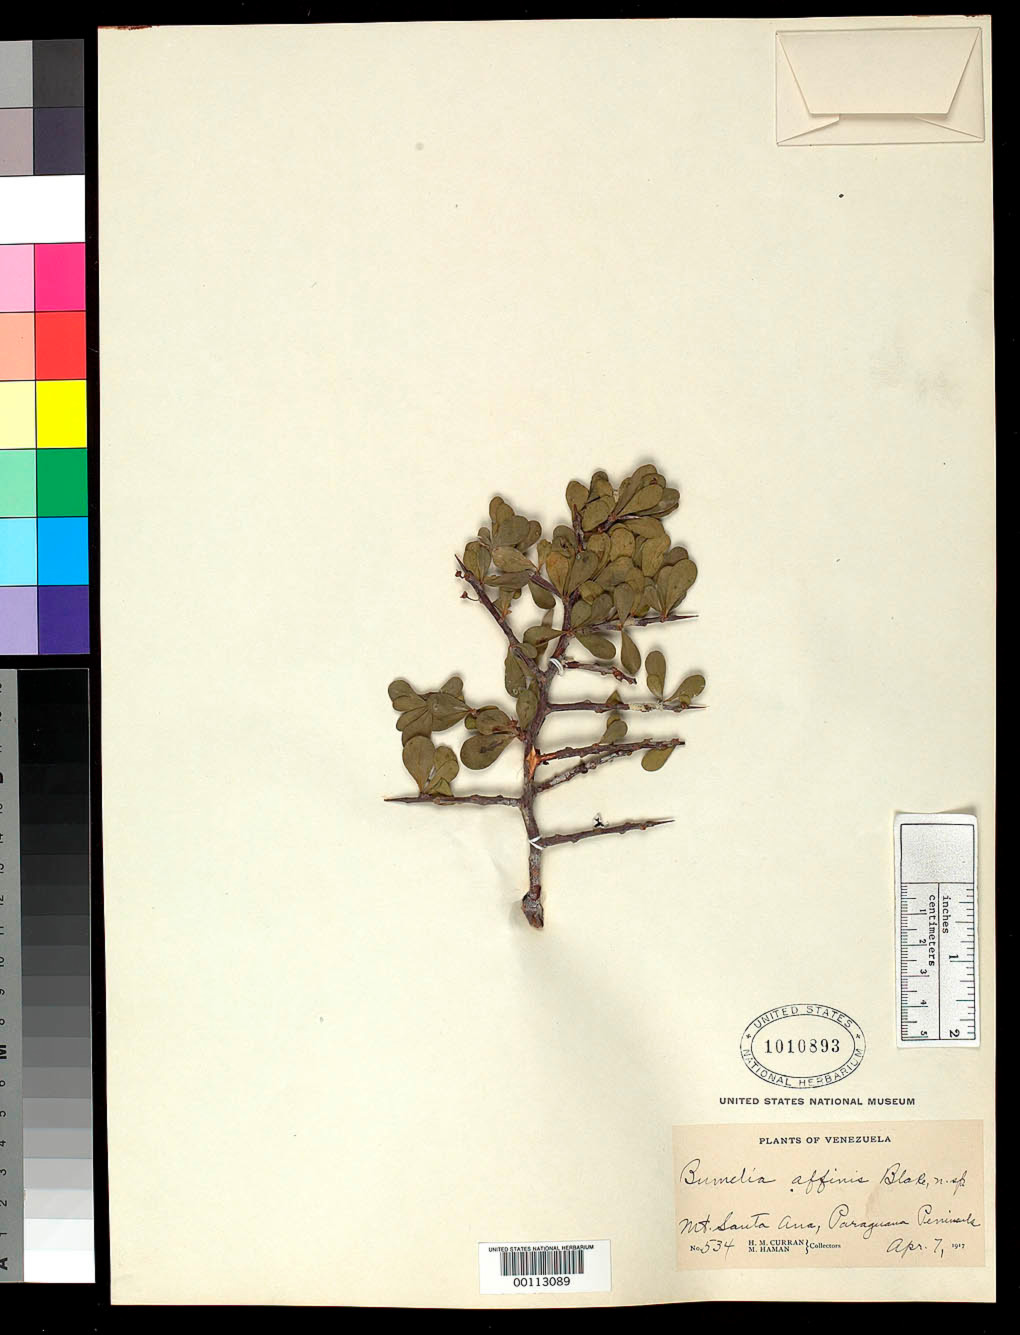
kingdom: Plantae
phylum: Tracheophyta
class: Magnoliopsida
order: Ericales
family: Sapotaceae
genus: Bumelia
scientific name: Bumelia affinis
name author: S.F. Blake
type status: Isotype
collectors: H. M. Curran & M. Haman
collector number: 534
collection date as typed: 07 Apr 1917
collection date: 1917-04-07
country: Venezuela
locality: Paraguana peninsula, Mount Santa Ana.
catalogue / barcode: US 1010893